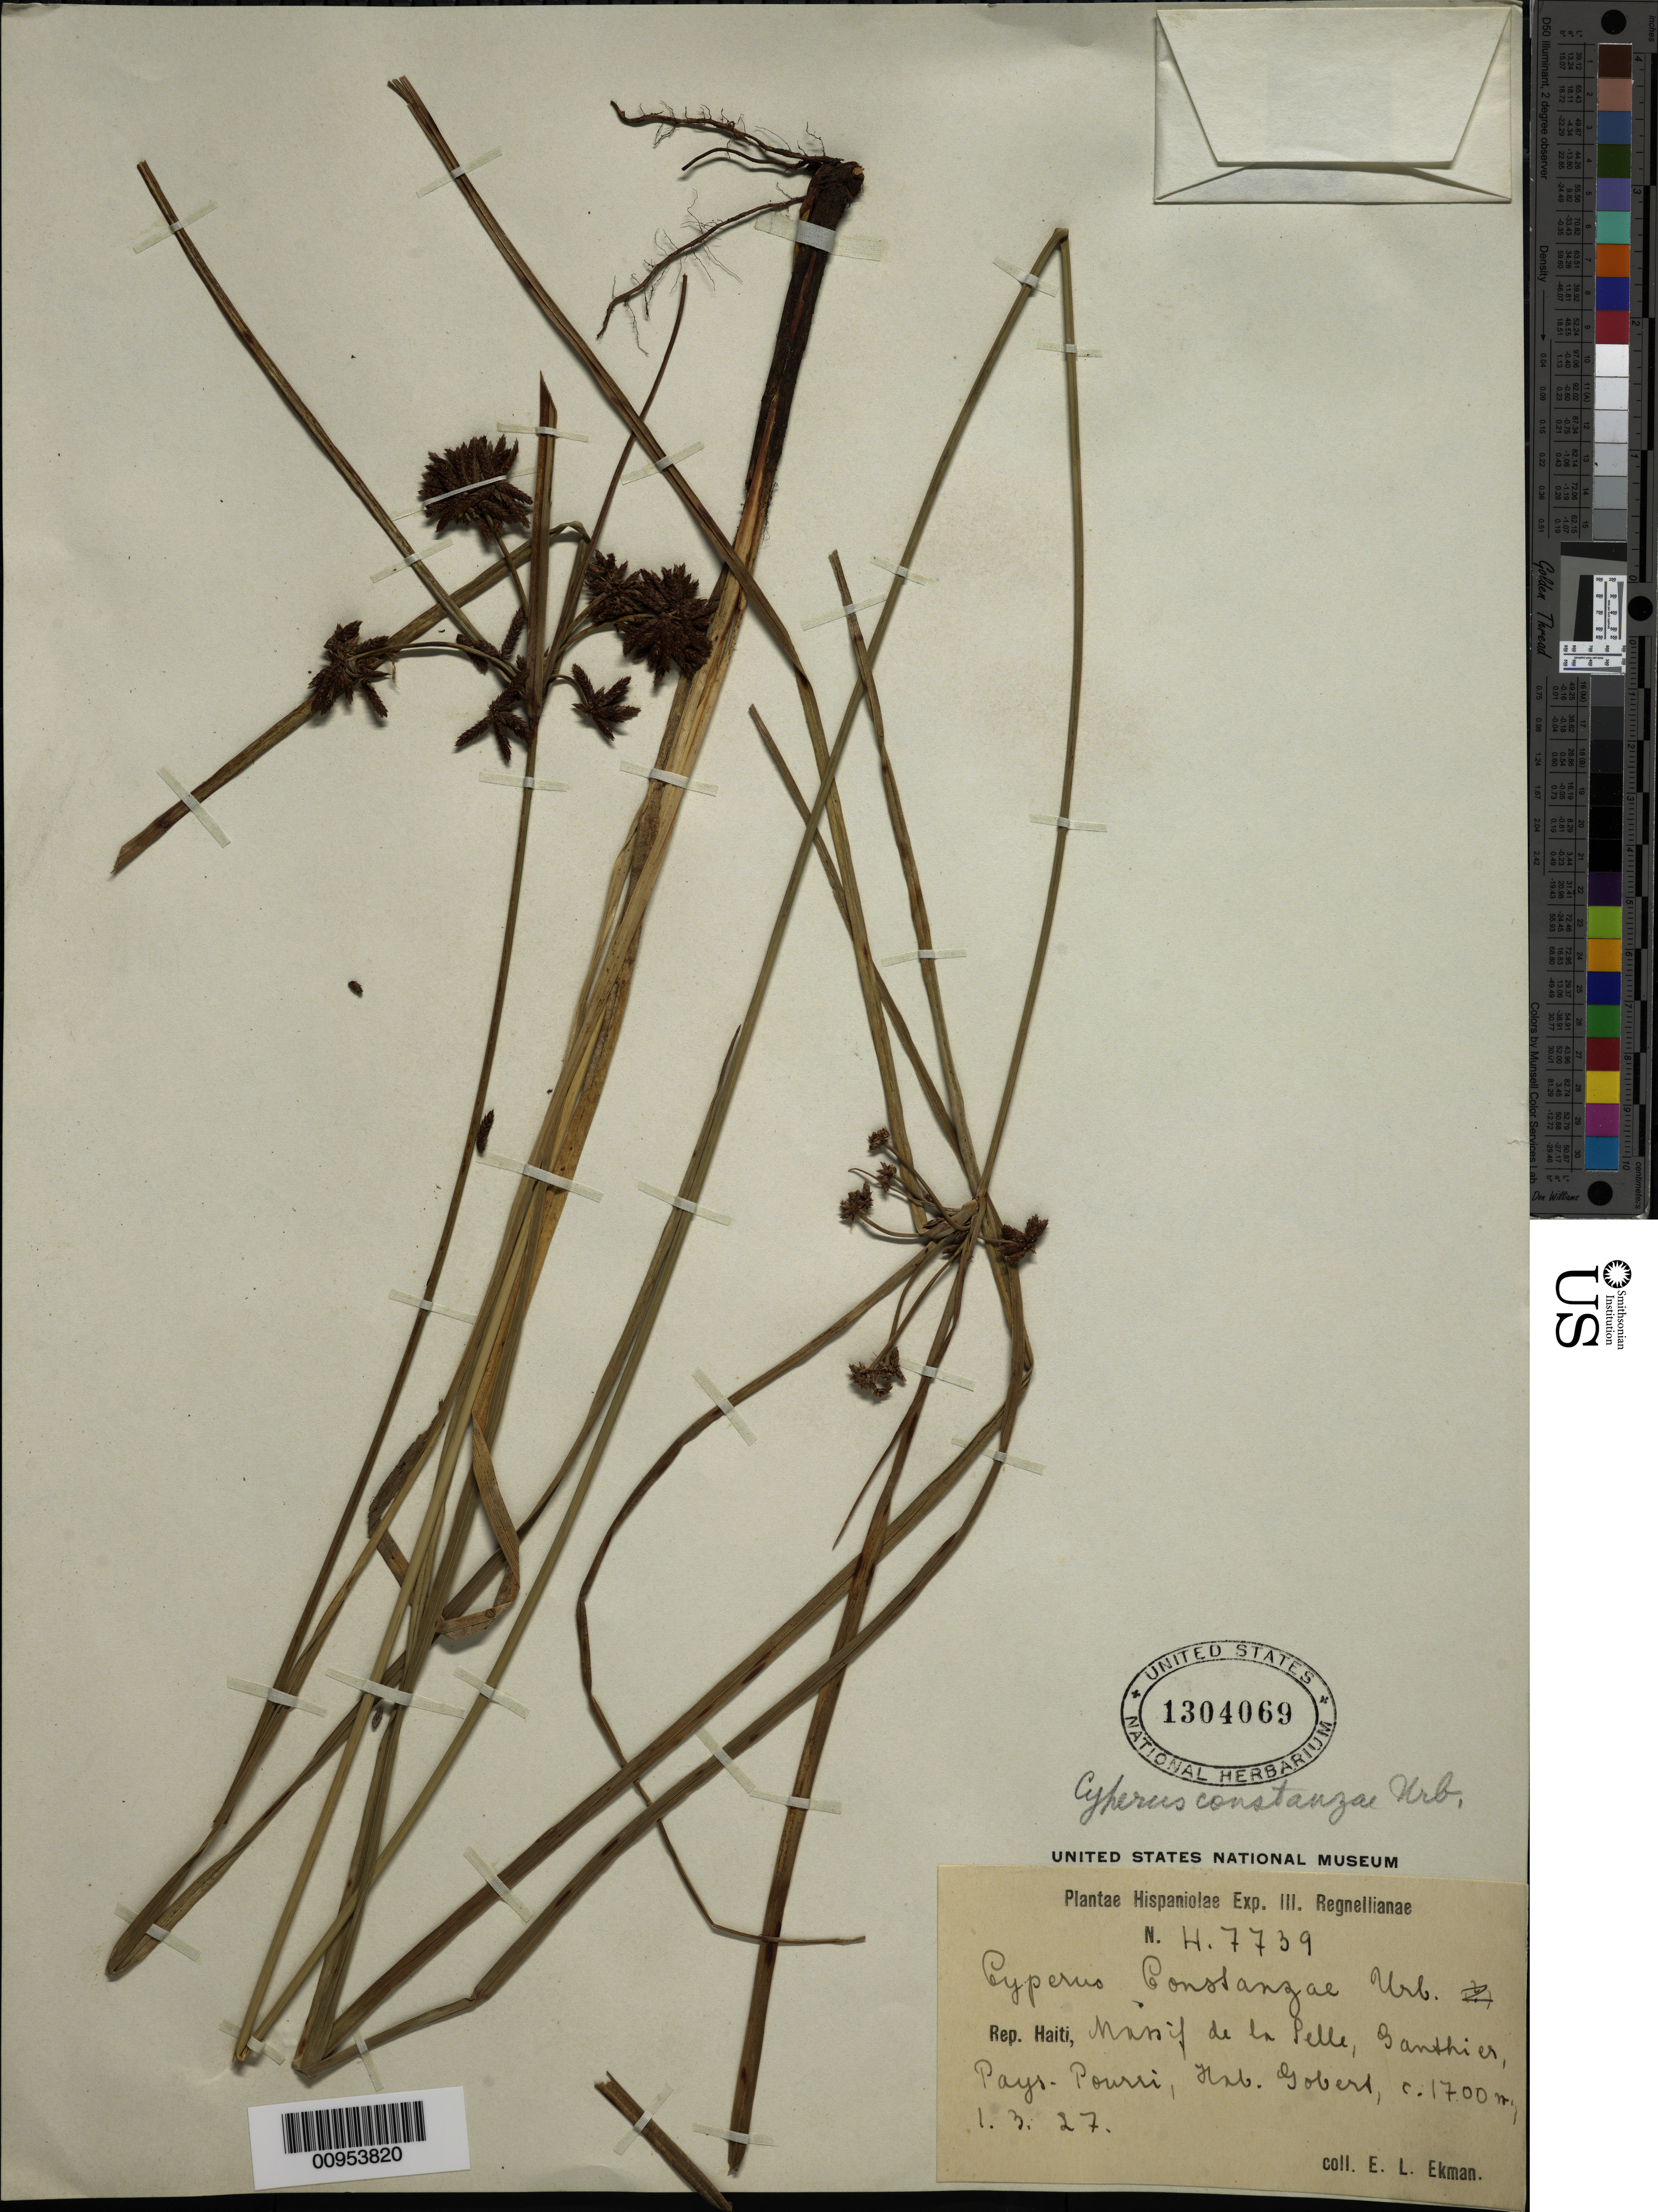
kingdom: Plantae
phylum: Tracheophyta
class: Liliopsida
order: Poales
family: Cyperaceae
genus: Cyperus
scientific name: Cyperus constanzae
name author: Urb.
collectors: E. L. Ekman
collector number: H 7739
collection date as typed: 01 Mar 1927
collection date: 1927-03-01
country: Haiti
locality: Massif de la Selle, Ganthier, Pays Pourri, Hab. Gabert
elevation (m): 1700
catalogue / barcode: US 1304069